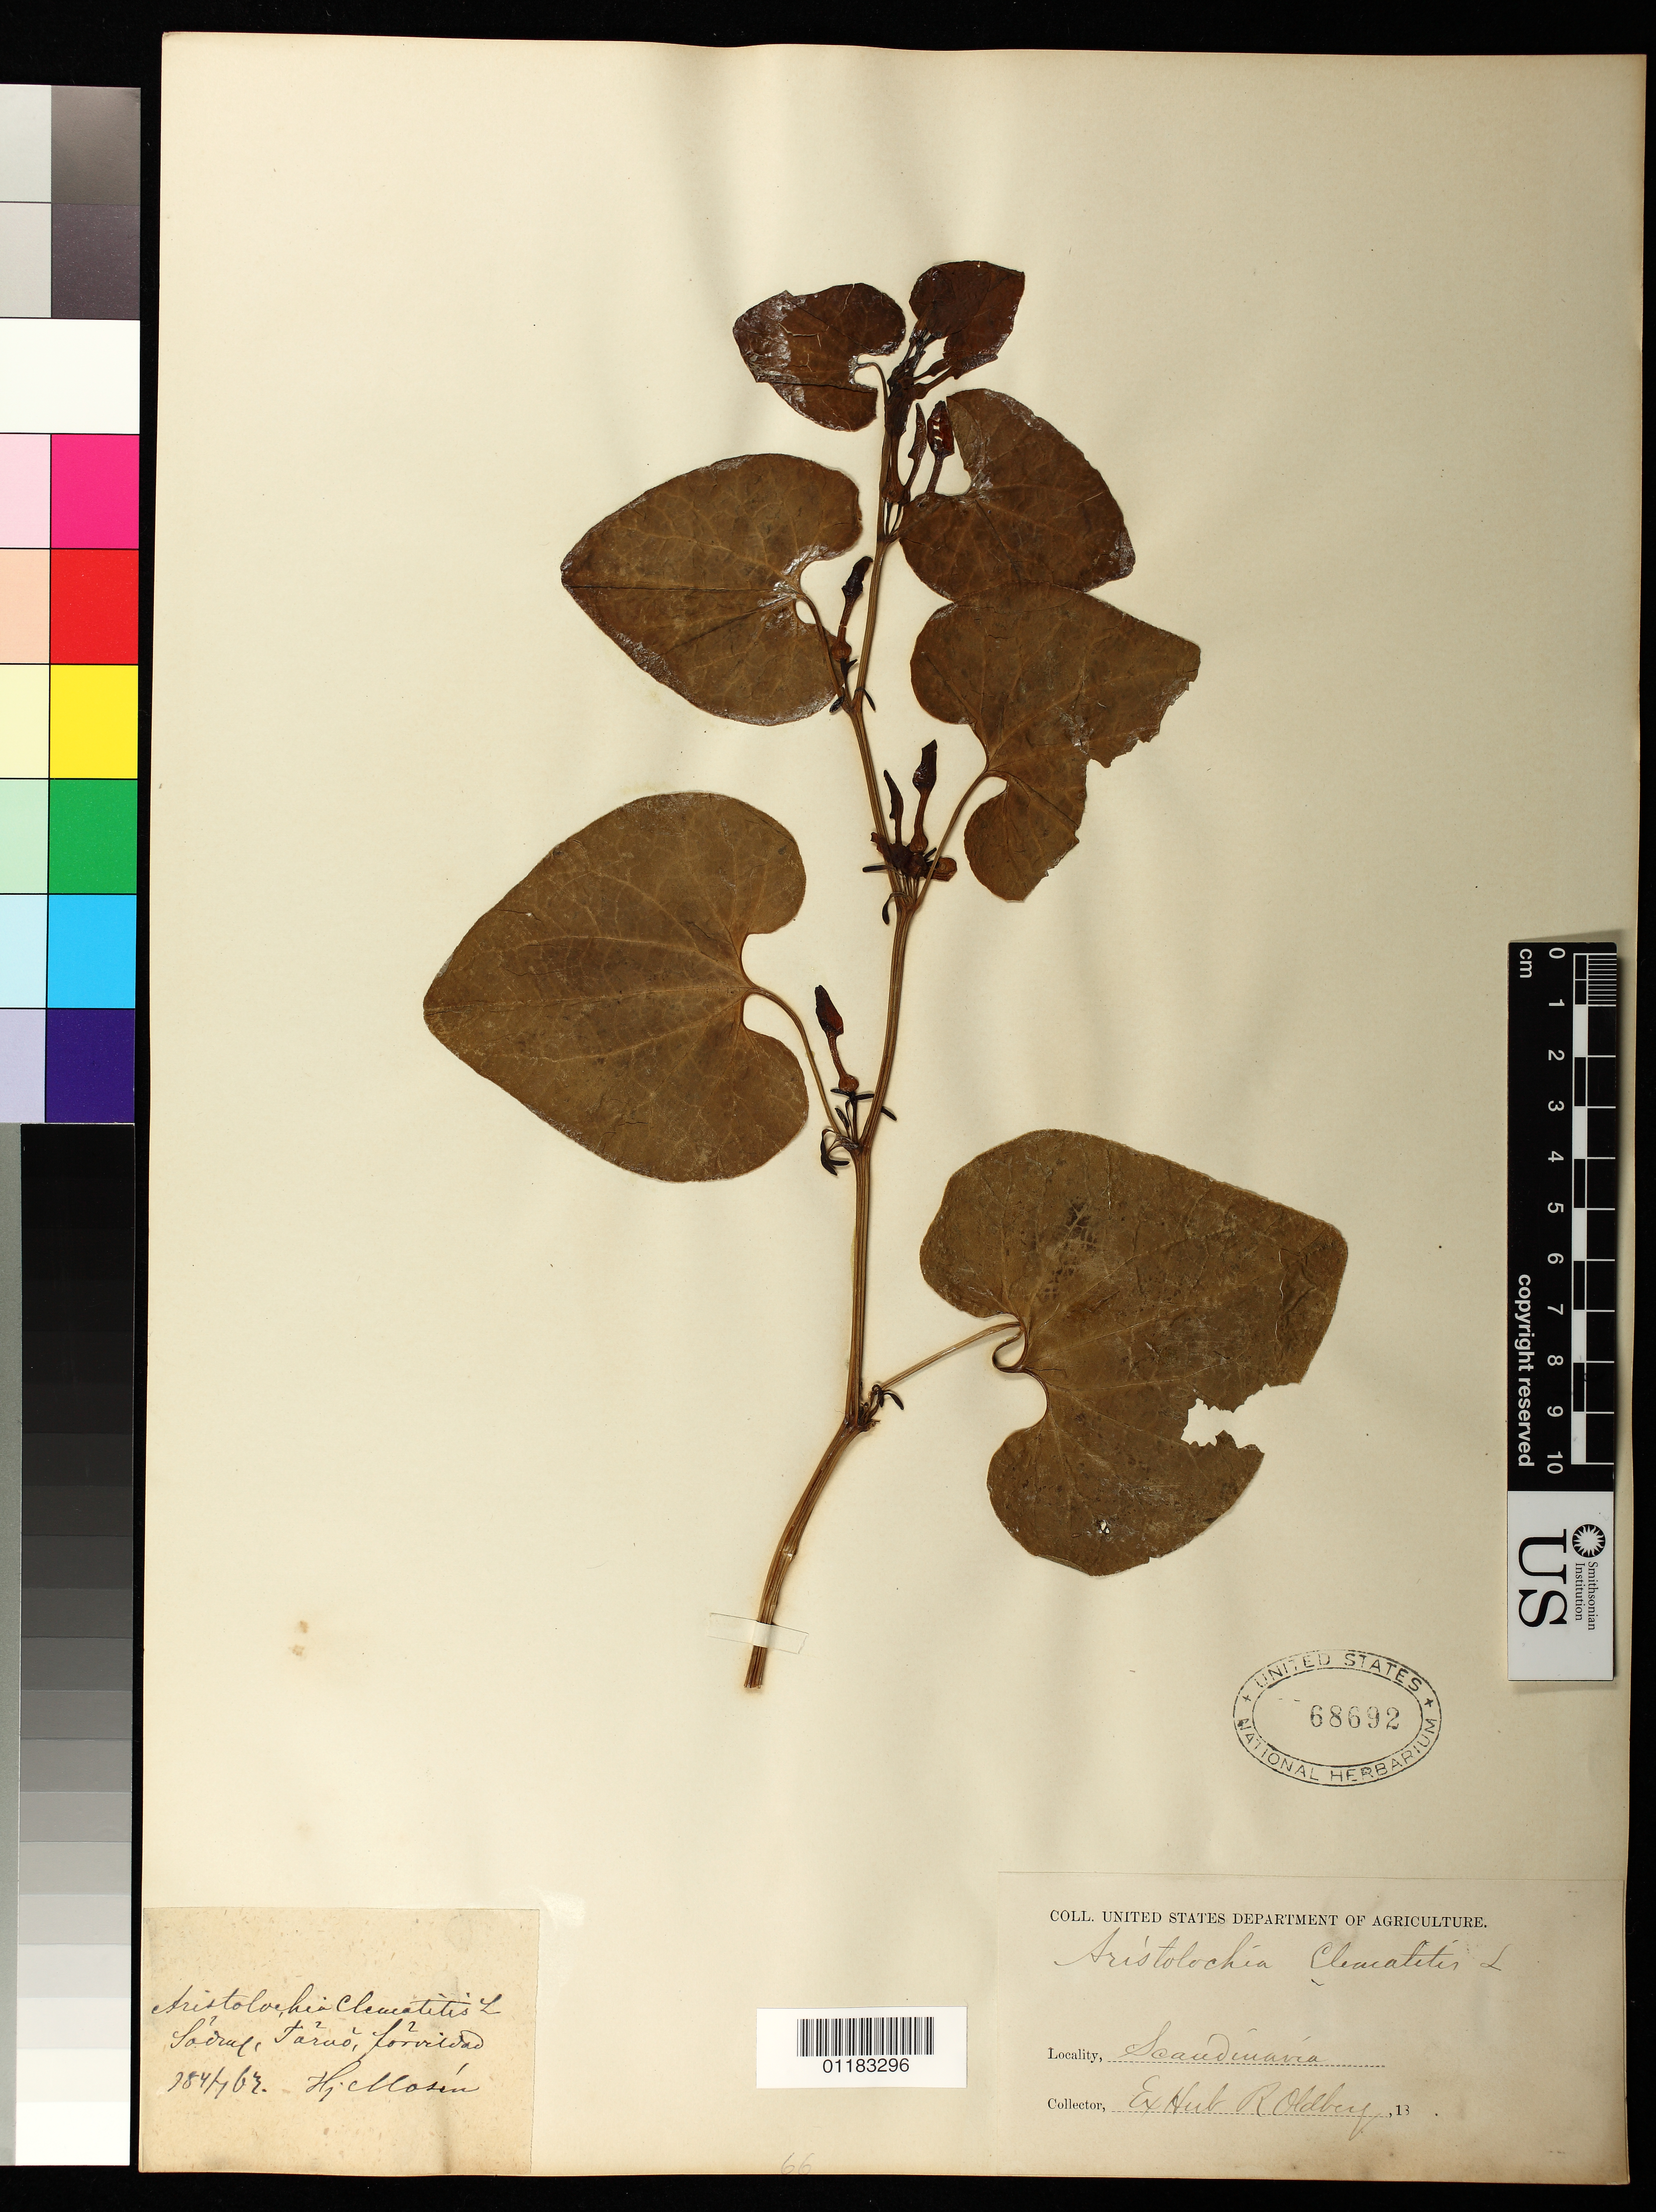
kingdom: Plantae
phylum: Tracheophyta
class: Magnoliopsida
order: Piperales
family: Aristolochiaceae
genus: Aristolochia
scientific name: Aristolochia clematitis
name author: L.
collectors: ex herb. R. Oldberg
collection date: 1884-07-13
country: Finland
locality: Western Finland. Scandinavia Sodrug, Tarvo, Torvildas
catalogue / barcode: US 68692